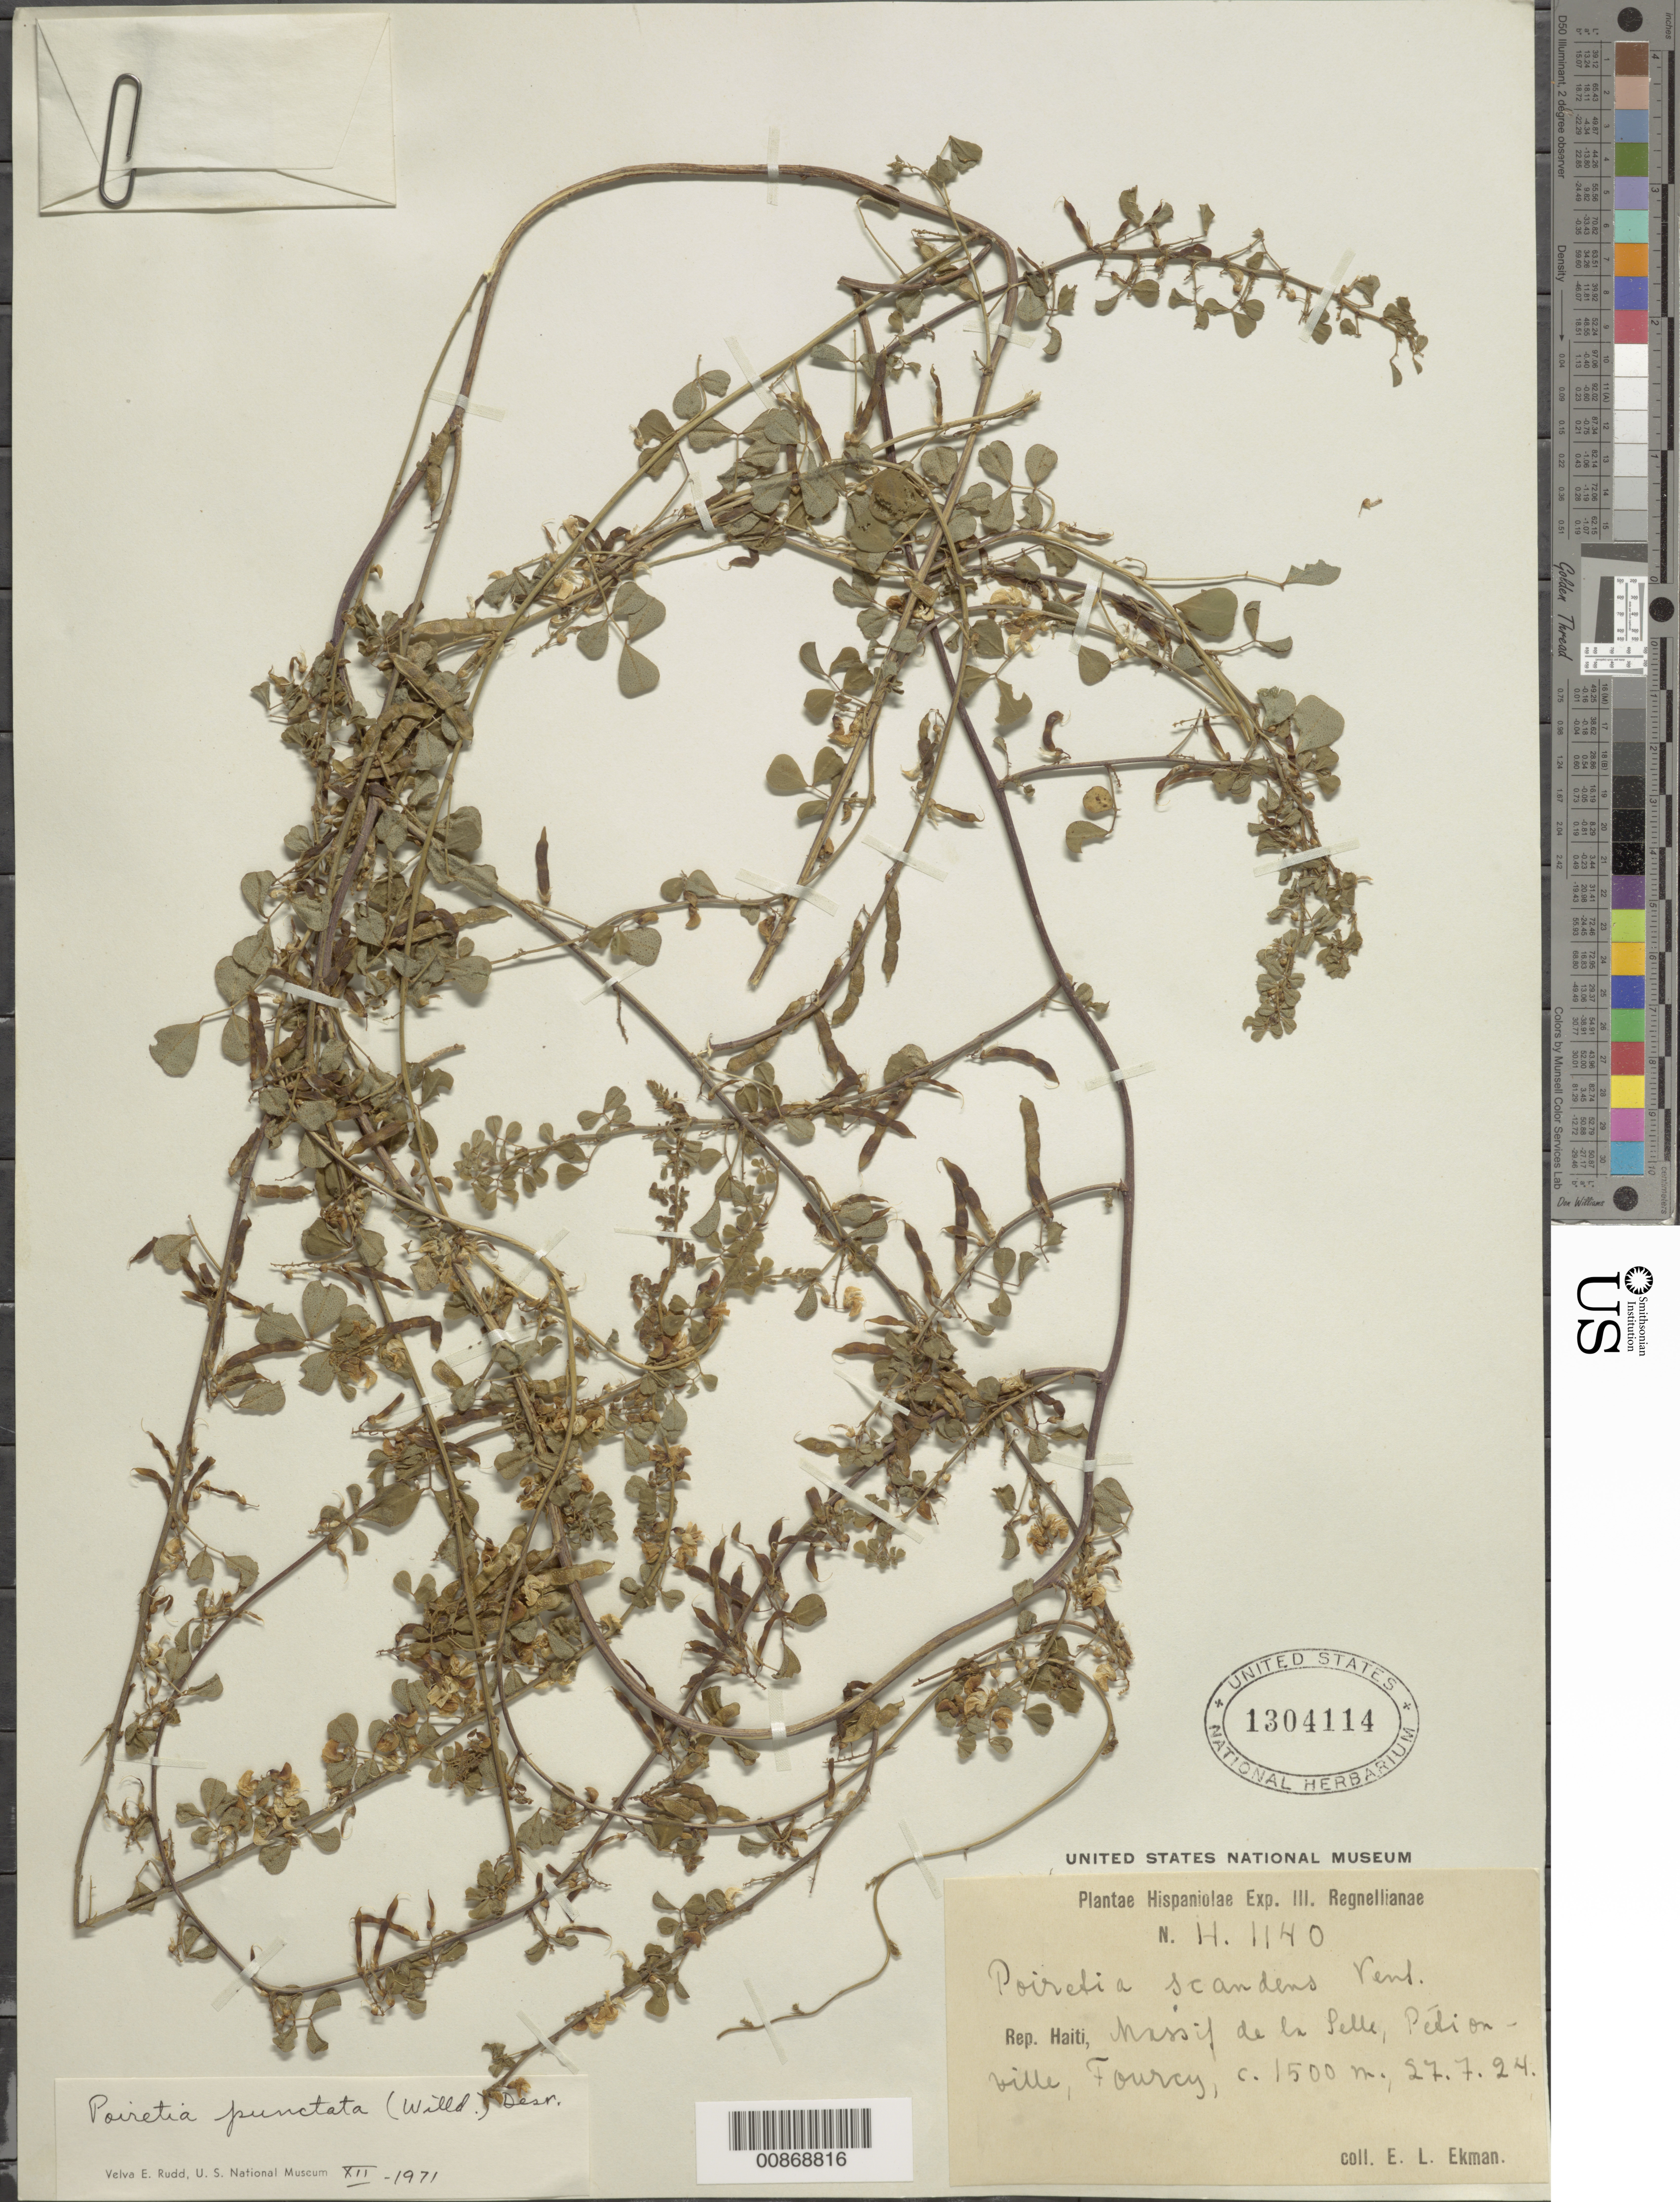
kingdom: Plantae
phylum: Tracheophyta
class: Magnoliopsida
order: Fabales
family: Fabaceae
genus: Poiretia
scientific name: Poiretia scandens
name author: Vent.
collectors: E. L. Ekman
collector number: H 1140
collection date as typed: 27 Jul 1924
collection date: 1924-07-27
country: Haiti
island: Hispaniola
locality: Massif de la Selle, Pétionville, Fourcy.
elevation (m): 1500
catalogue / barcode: US 1304114